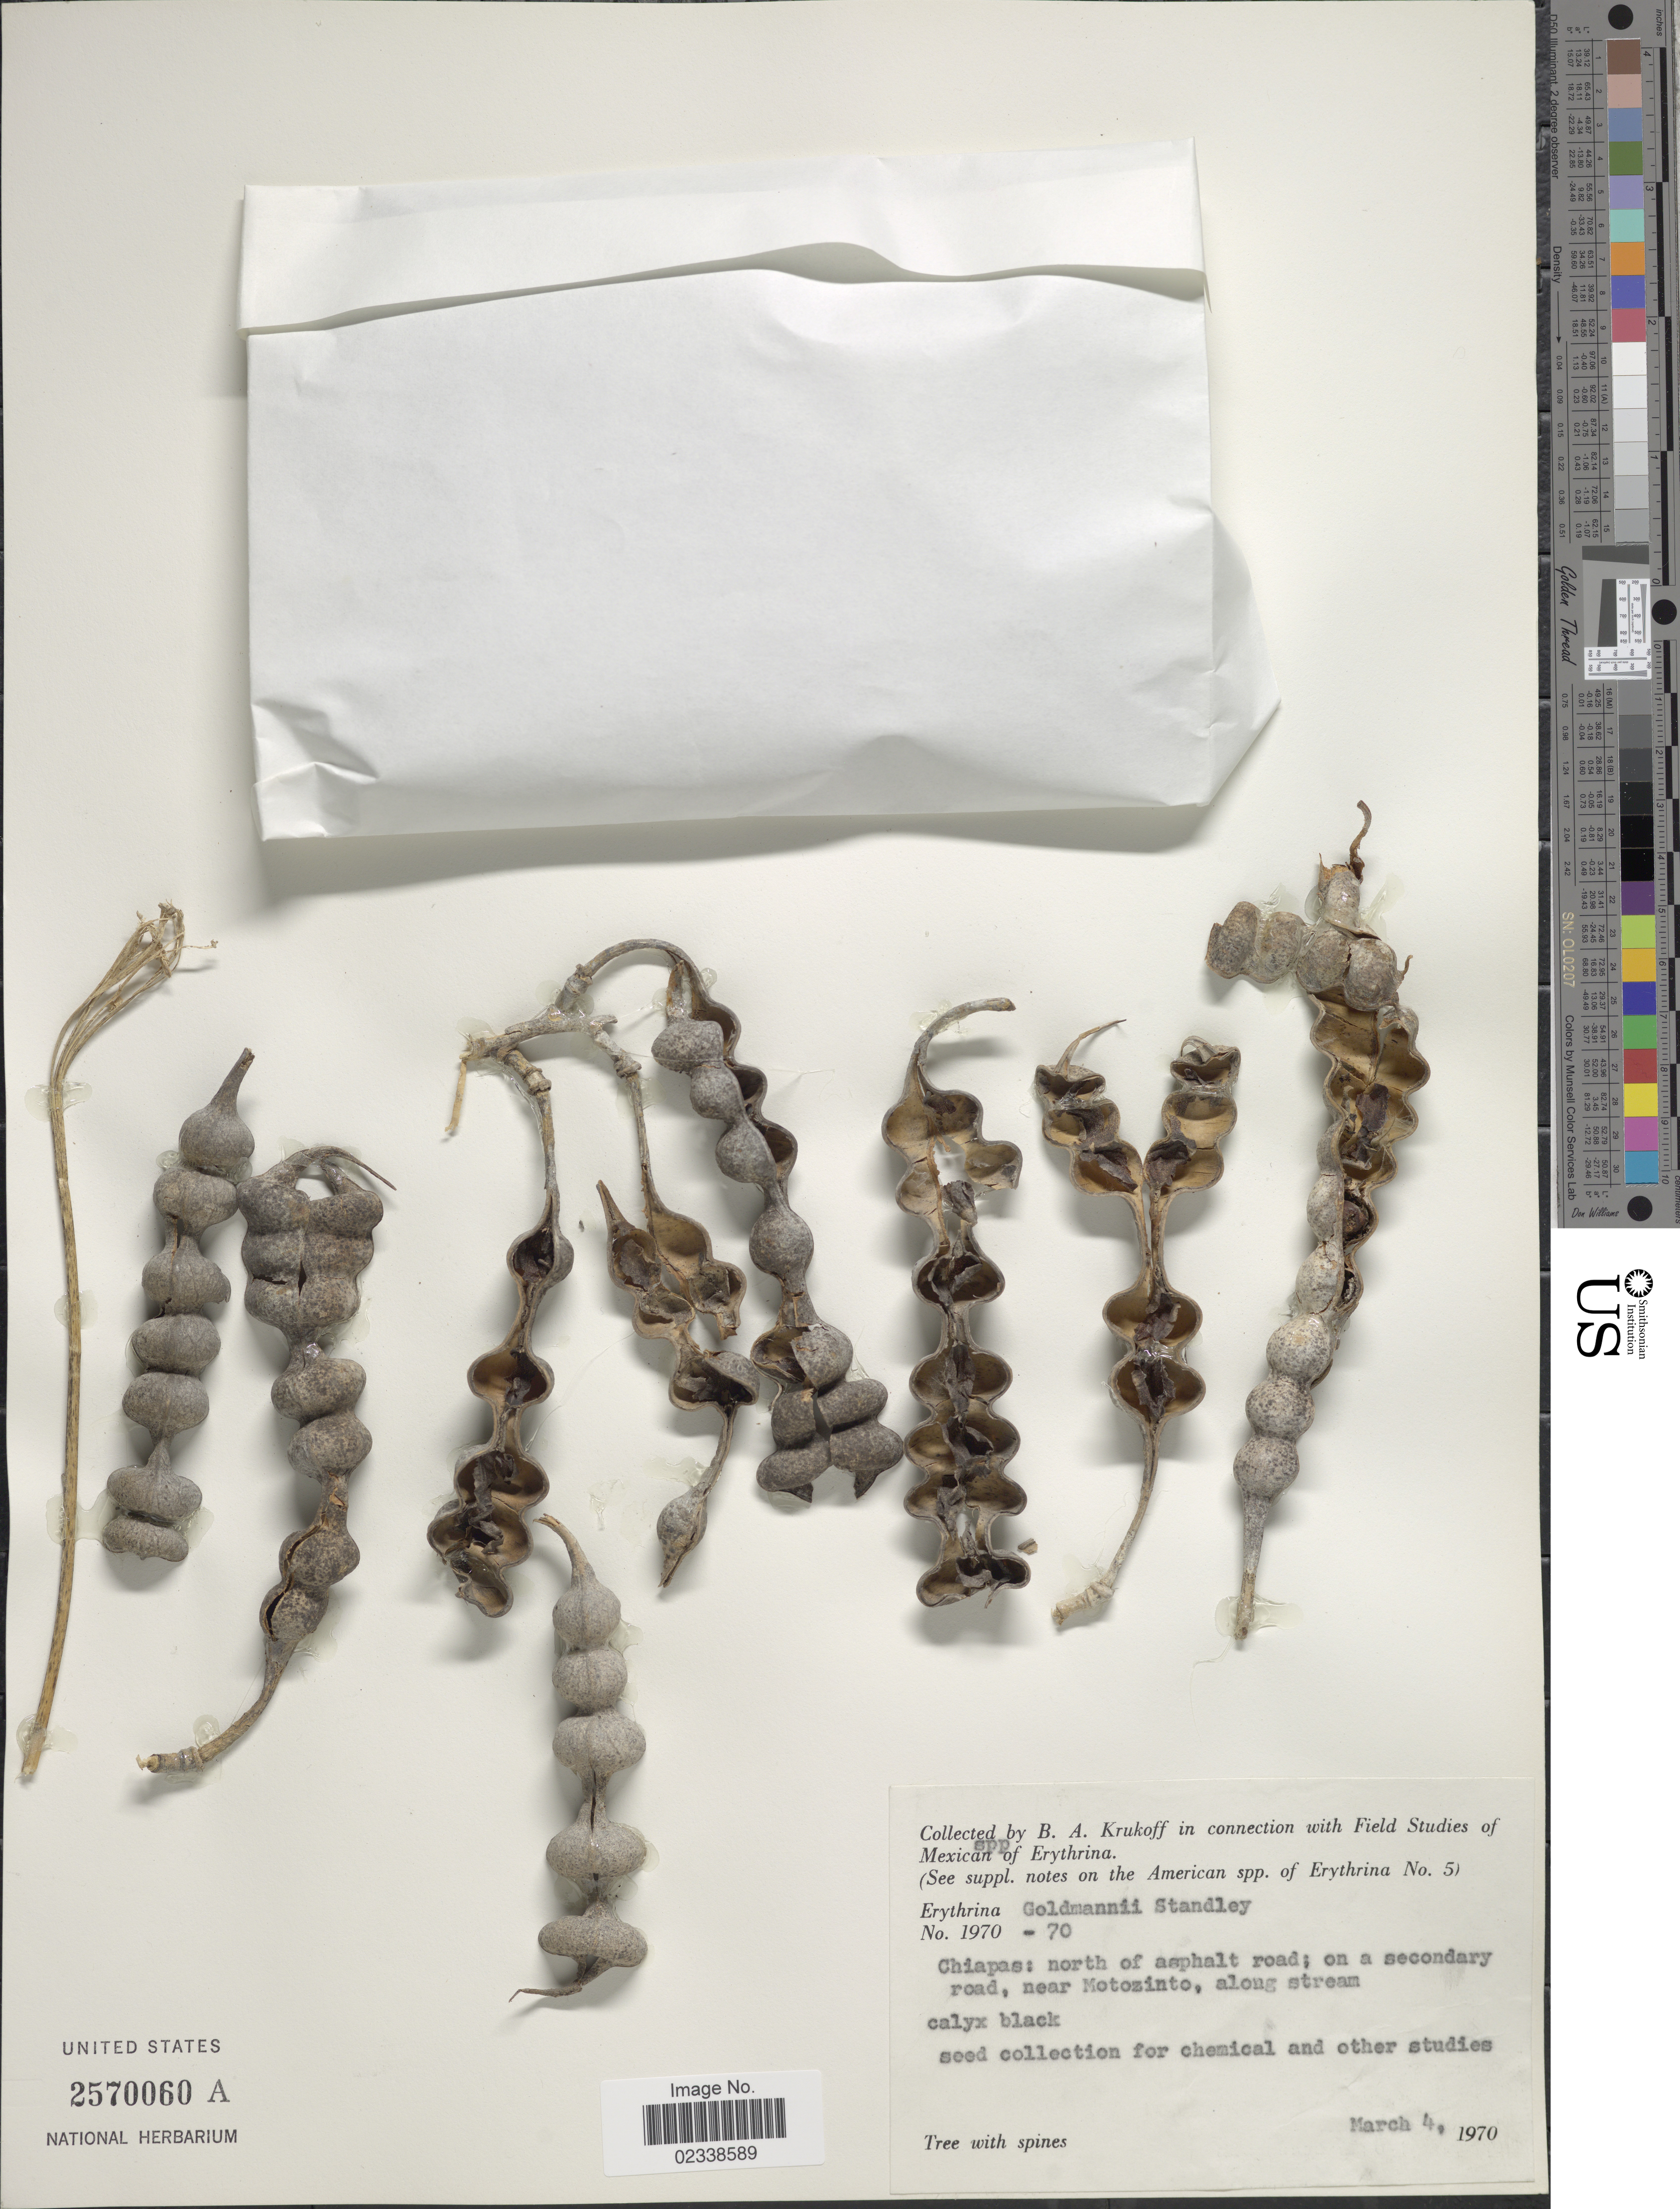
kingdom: Plantae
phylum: Tracheophyta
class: Magnoliopsida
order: Fabales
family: Fabaceae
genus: Erythrina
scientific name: Erythrina goldmanii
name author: Standl.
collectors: B. A. Krukoff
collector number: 1970-70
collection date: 1970-03-04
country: Mexico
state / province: Chiapas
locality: North of asphalt road; on a secondary road, near Motozinto, along stream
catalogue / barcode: US 2570060A